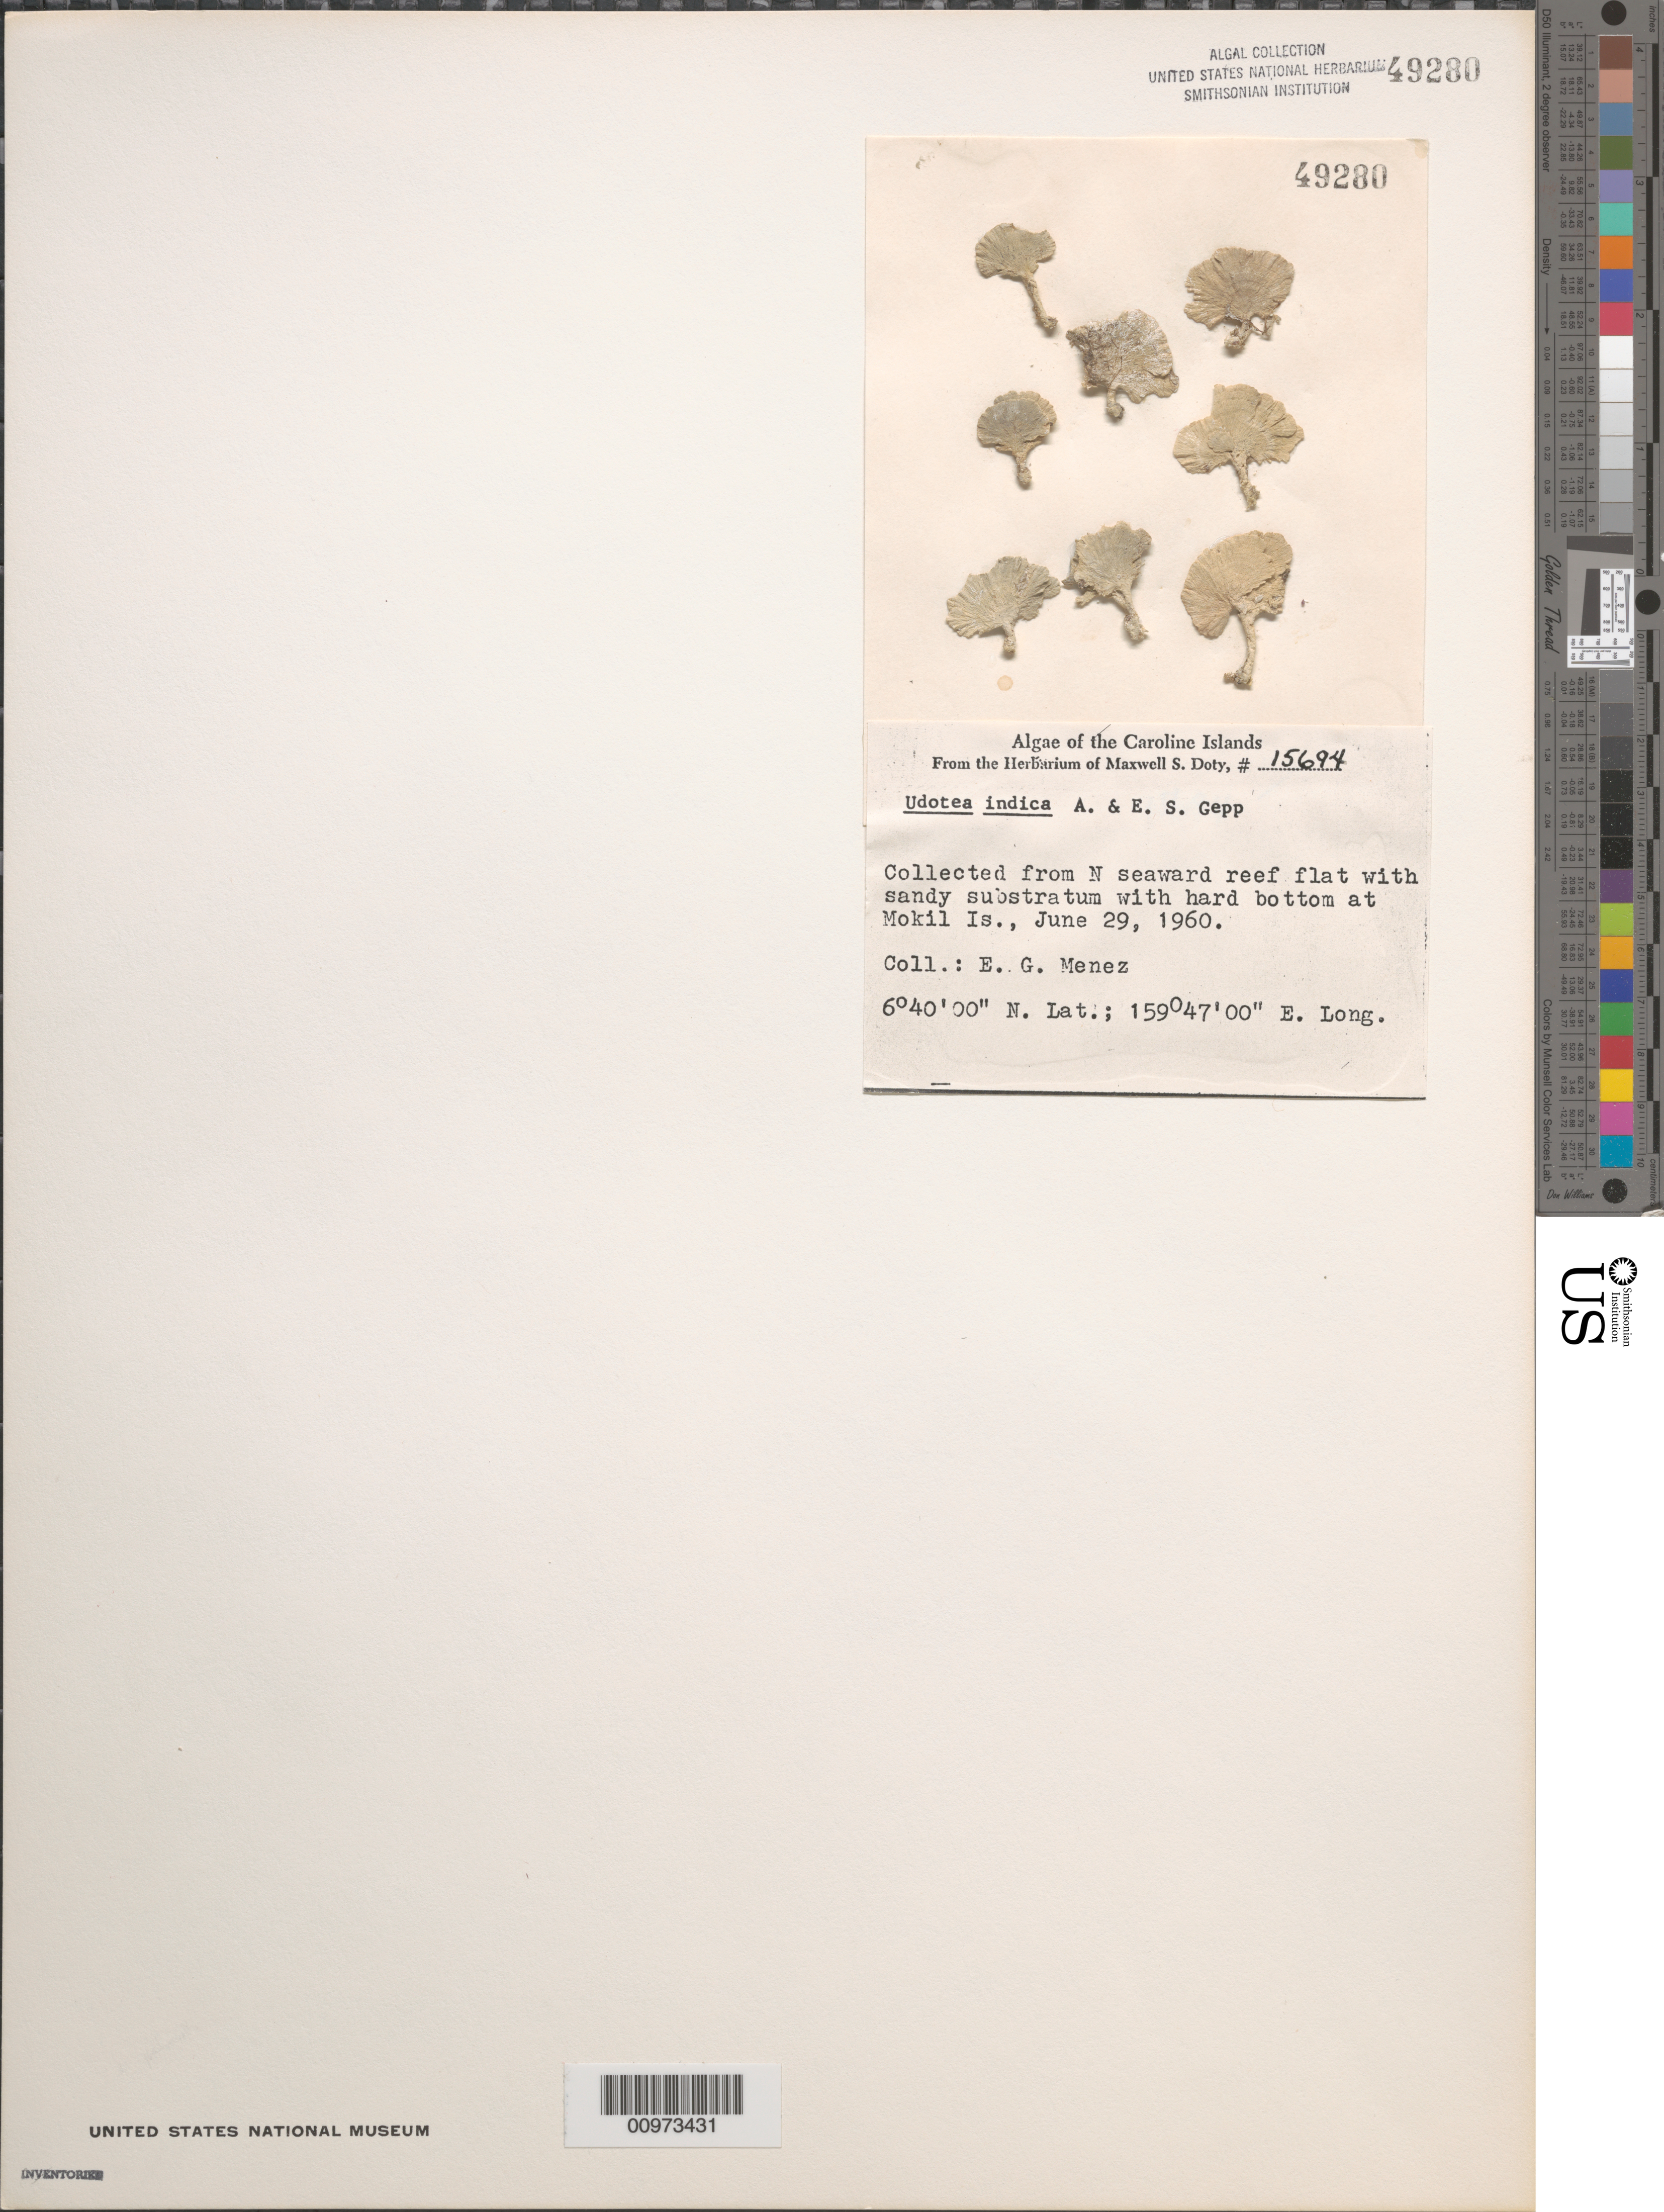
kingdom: Plantae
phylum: Chlorophyta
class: Ulvophyceae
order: Bryopsidales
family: Udoteaceae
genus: Udotea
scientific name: Udotea indica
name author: A. Gepp & E. Gepp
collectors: Meñez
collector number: MSD 15694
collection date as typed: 29 Jun 1960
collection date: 1960-06-29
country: Micronesia, Federated States of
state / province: Pohnpei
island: Mwokil (Mokil) Atoll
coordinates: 06 40' 00" N, 159 47' 00" E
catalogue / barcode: US 49280